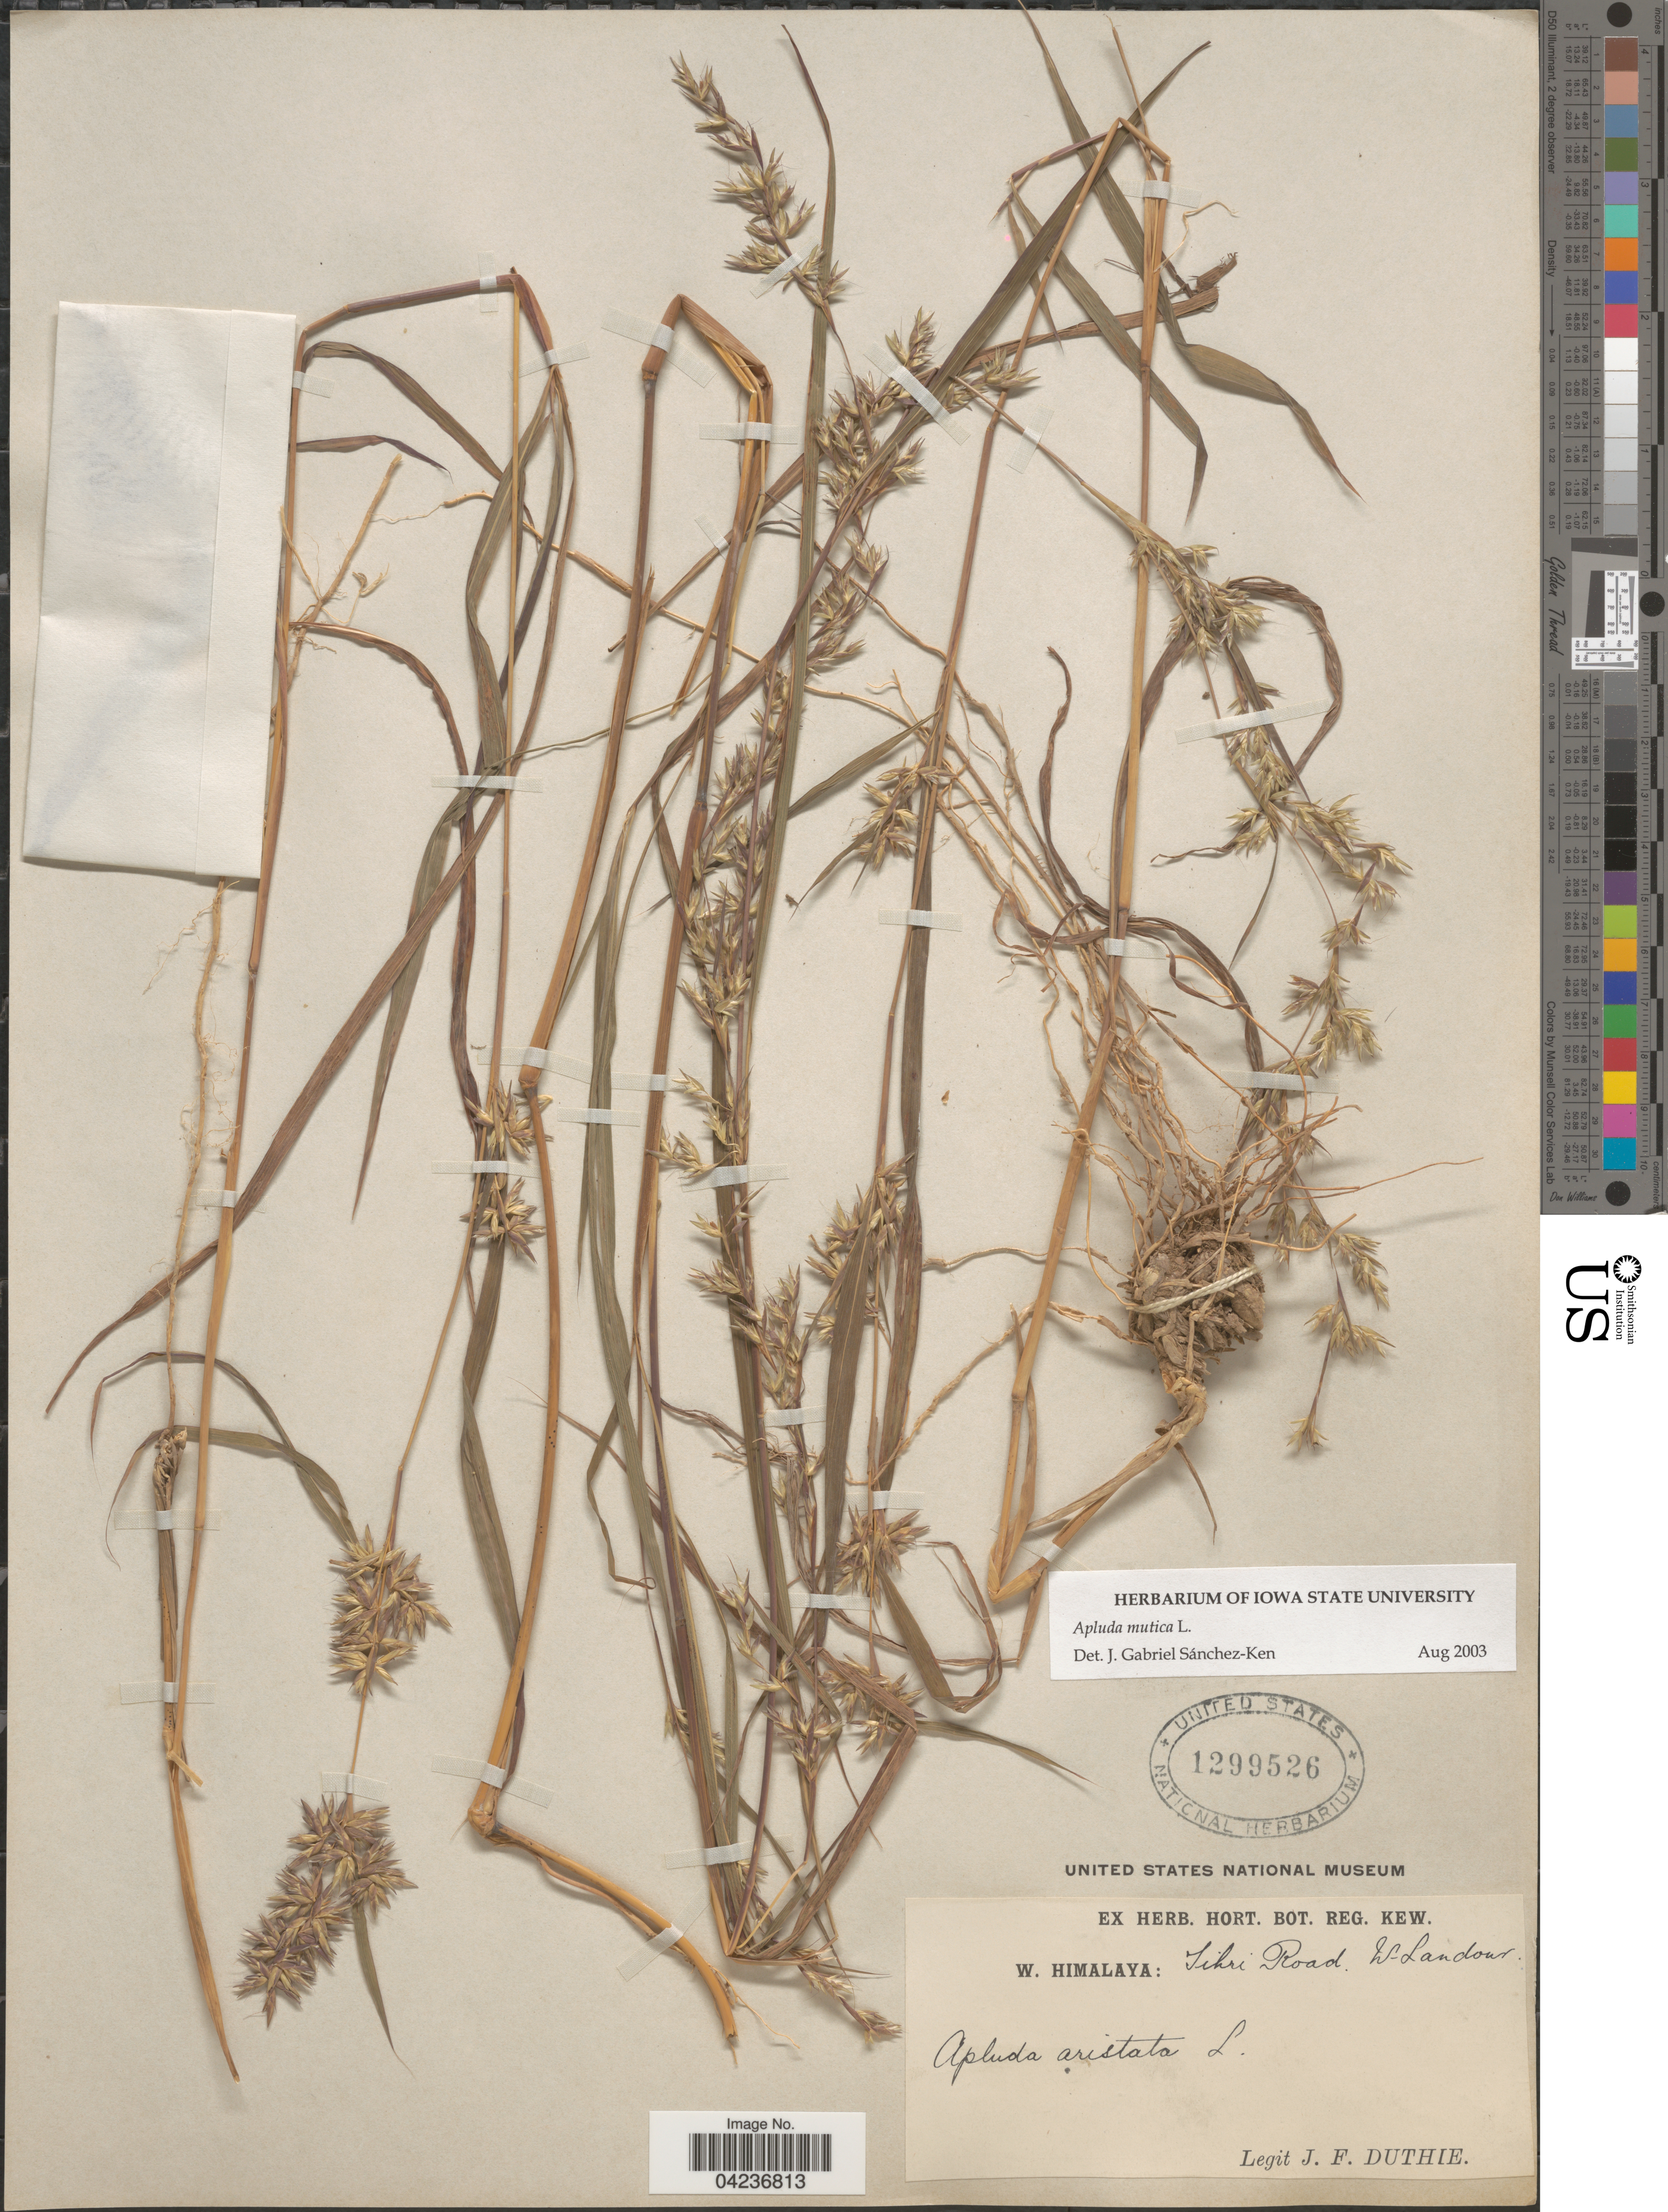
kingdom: Plantae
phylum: Tracheophyta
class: Liliopsida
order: Poales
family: Poaceae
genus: Apluda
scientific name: Apluda mutica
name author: L.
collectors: J. F. Duthie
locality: W. Himalaya: Tihri Road. W-Landour.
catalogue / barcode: US 1299526